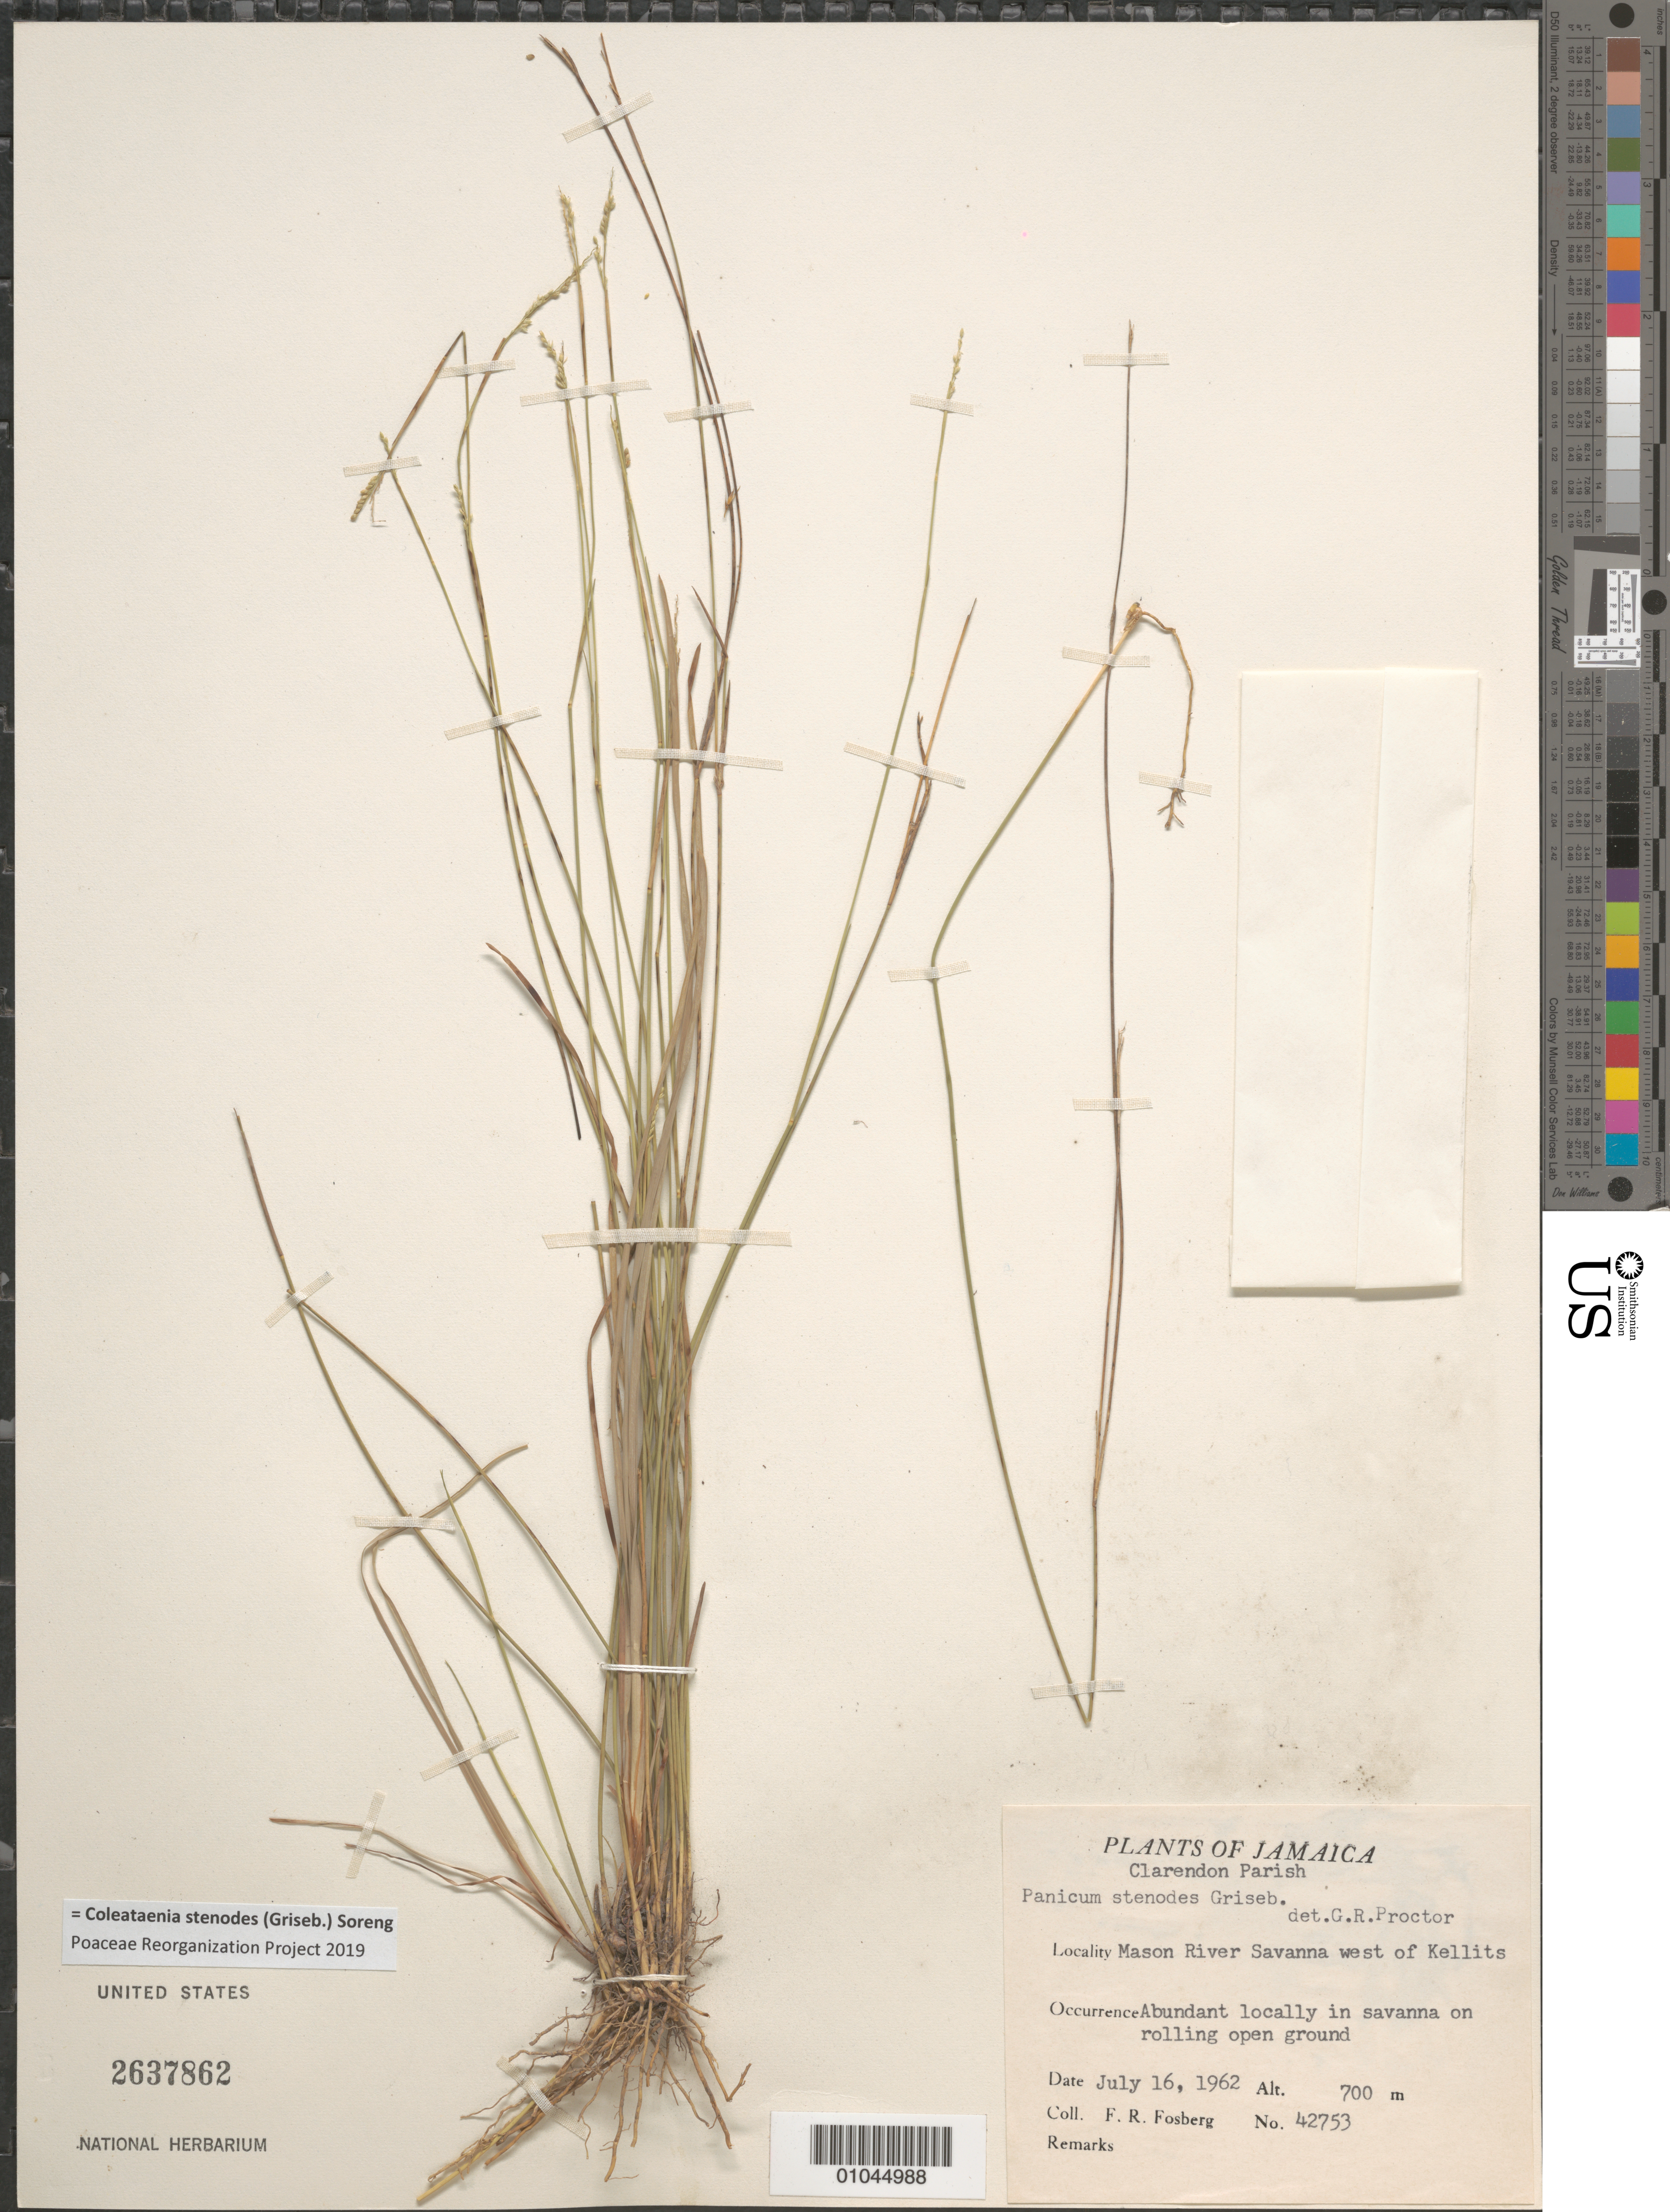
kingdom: Plantae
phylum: Tracheophyta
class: Liliopsida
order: Poales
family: Poaceae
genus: Panicum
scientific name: Panicum stenodes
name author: Griseb.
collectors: F. R. Fosberg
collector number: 42753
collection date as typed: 16 Jul 1962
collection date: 1962-07-16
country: Jamaica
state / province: Clarendon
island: Jamaica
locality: Mason River savanna W of Kellits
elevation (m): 700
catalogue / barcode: US 2637862